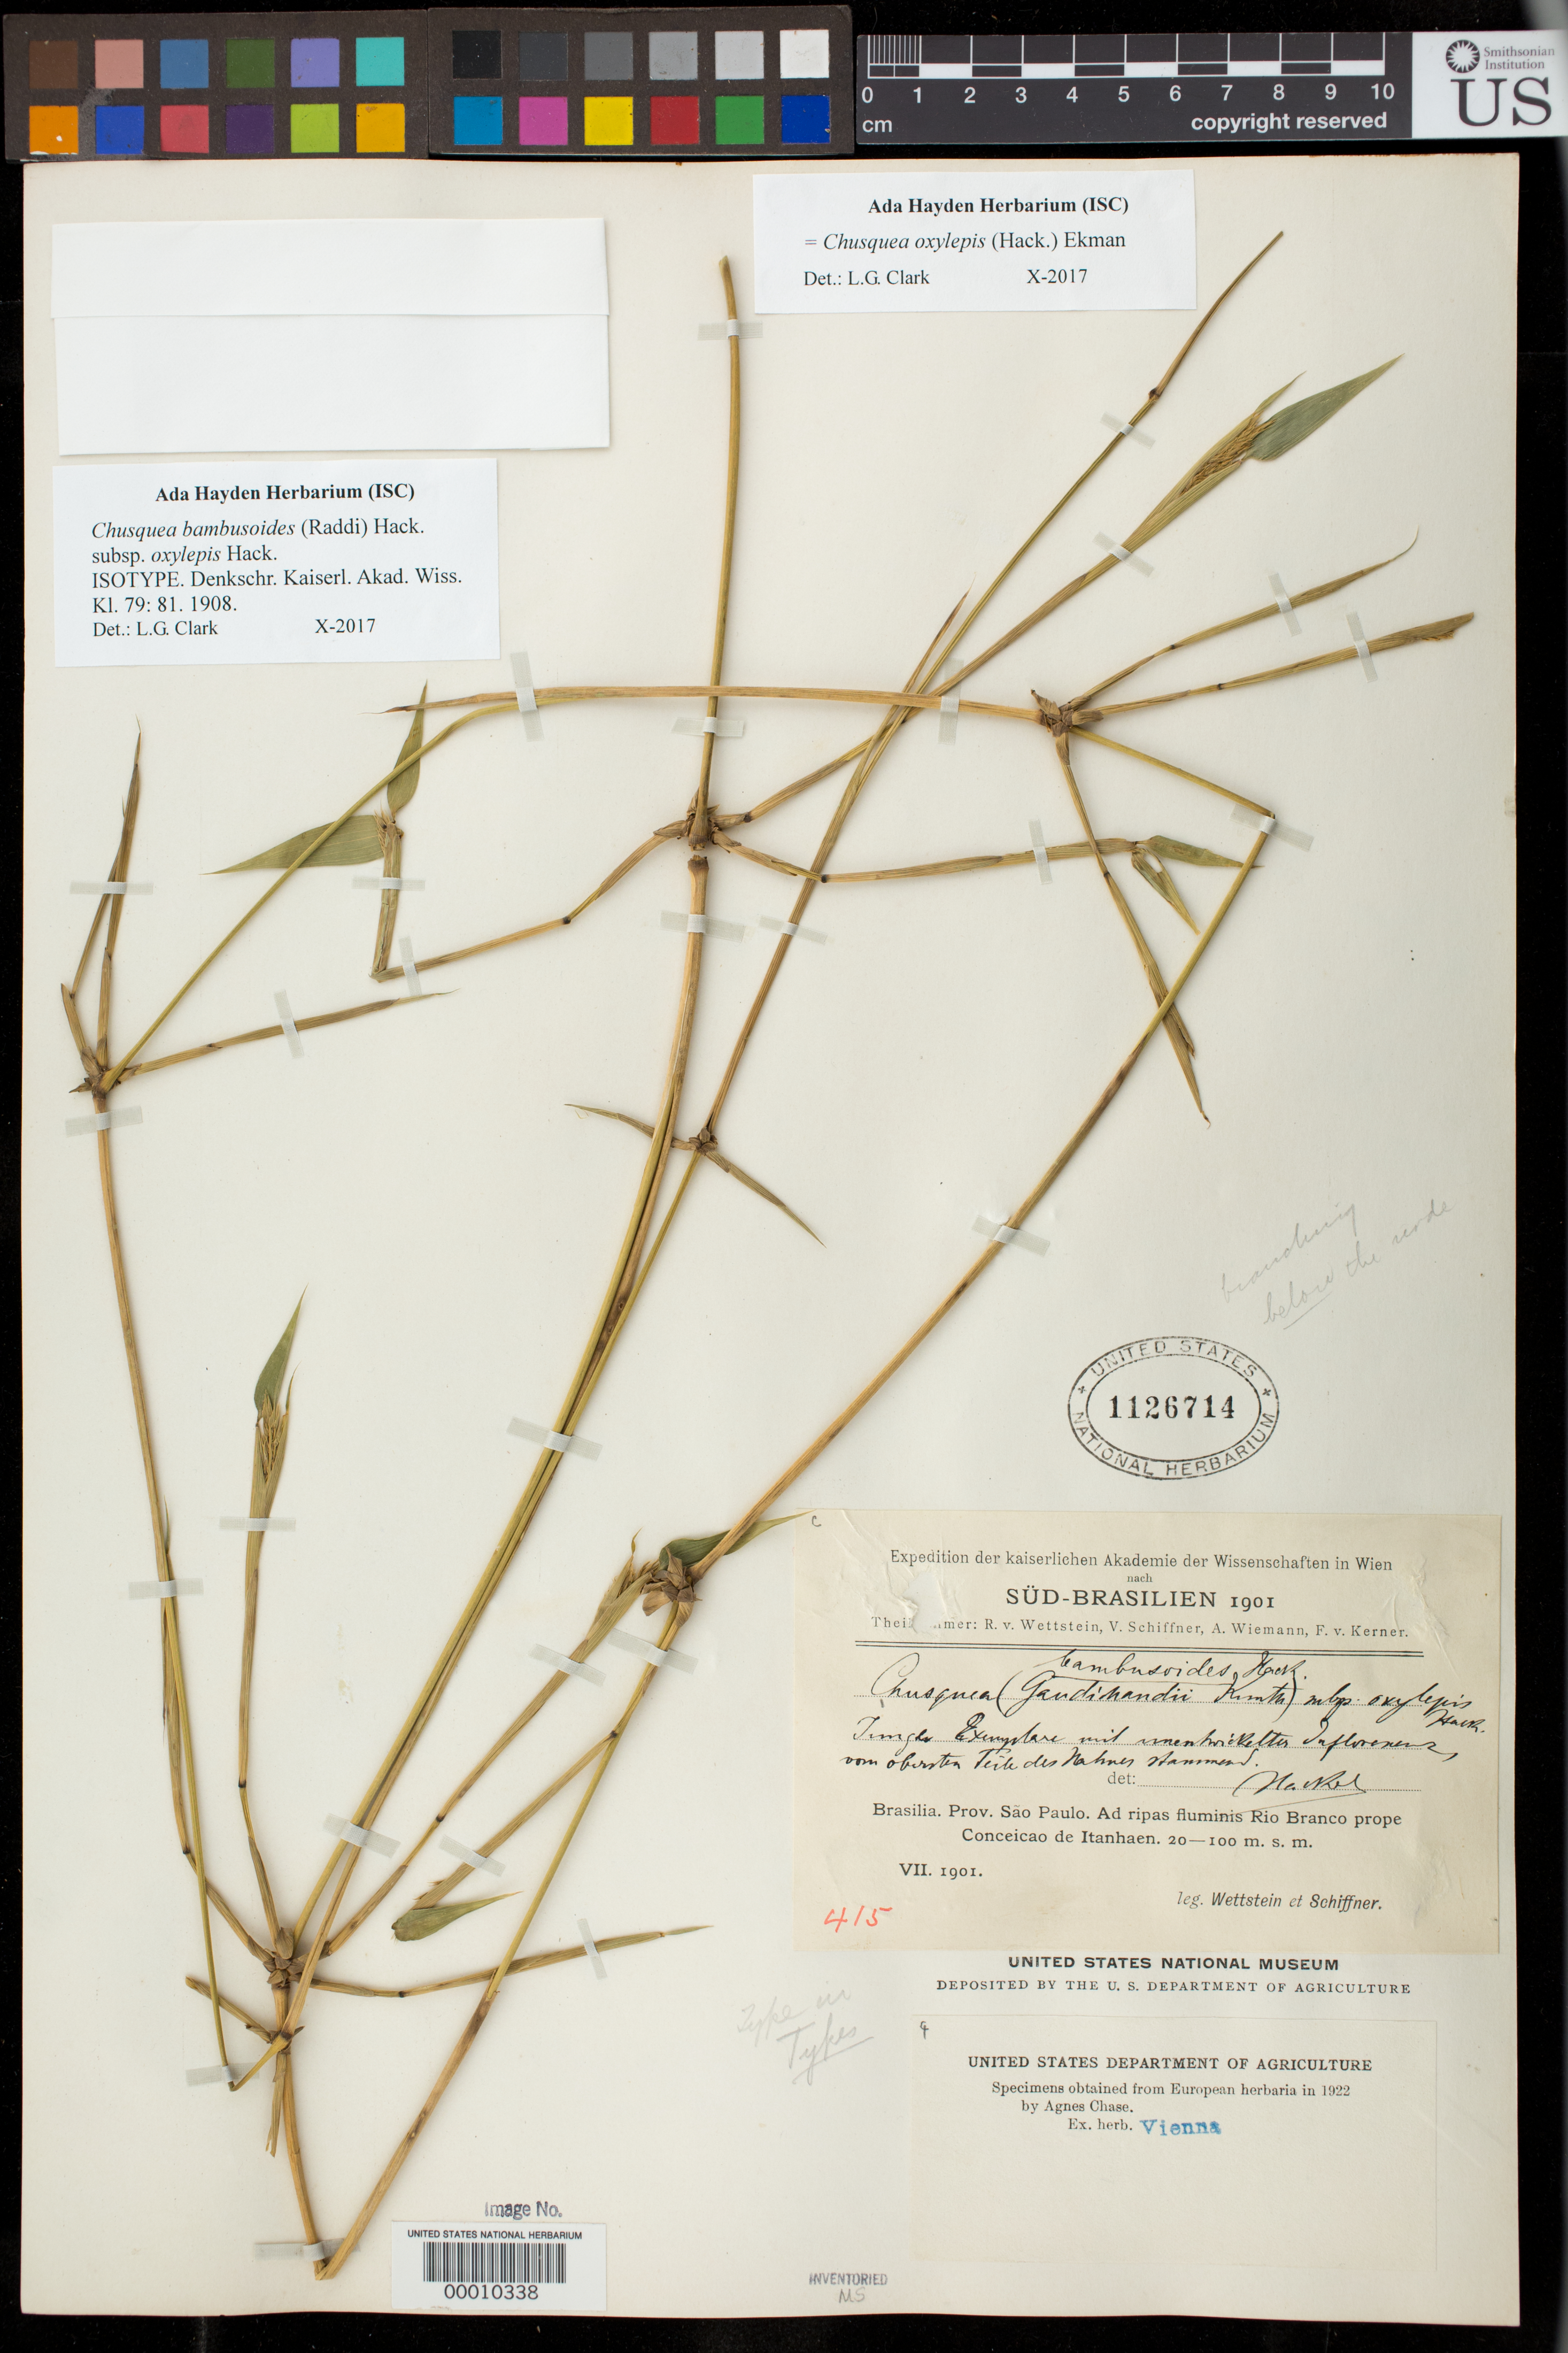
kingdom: Plantae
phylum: Tracheophyta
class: Liliopsida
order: Poales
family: Poaceae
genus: Chusquea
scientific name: Chusquea bambusoides subsp. oxylepis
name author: Hack.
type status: Isotype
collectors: R. von Wettstein & V. F. Schiffner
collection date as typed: Jul 1901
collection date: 1901-07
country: Brazil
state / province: São Paulo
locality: Prov. São Paulo. Ad ripas fluminis Rio Branco prope Conceicao de Itanhaen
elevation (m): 20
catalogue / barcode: US 1126714